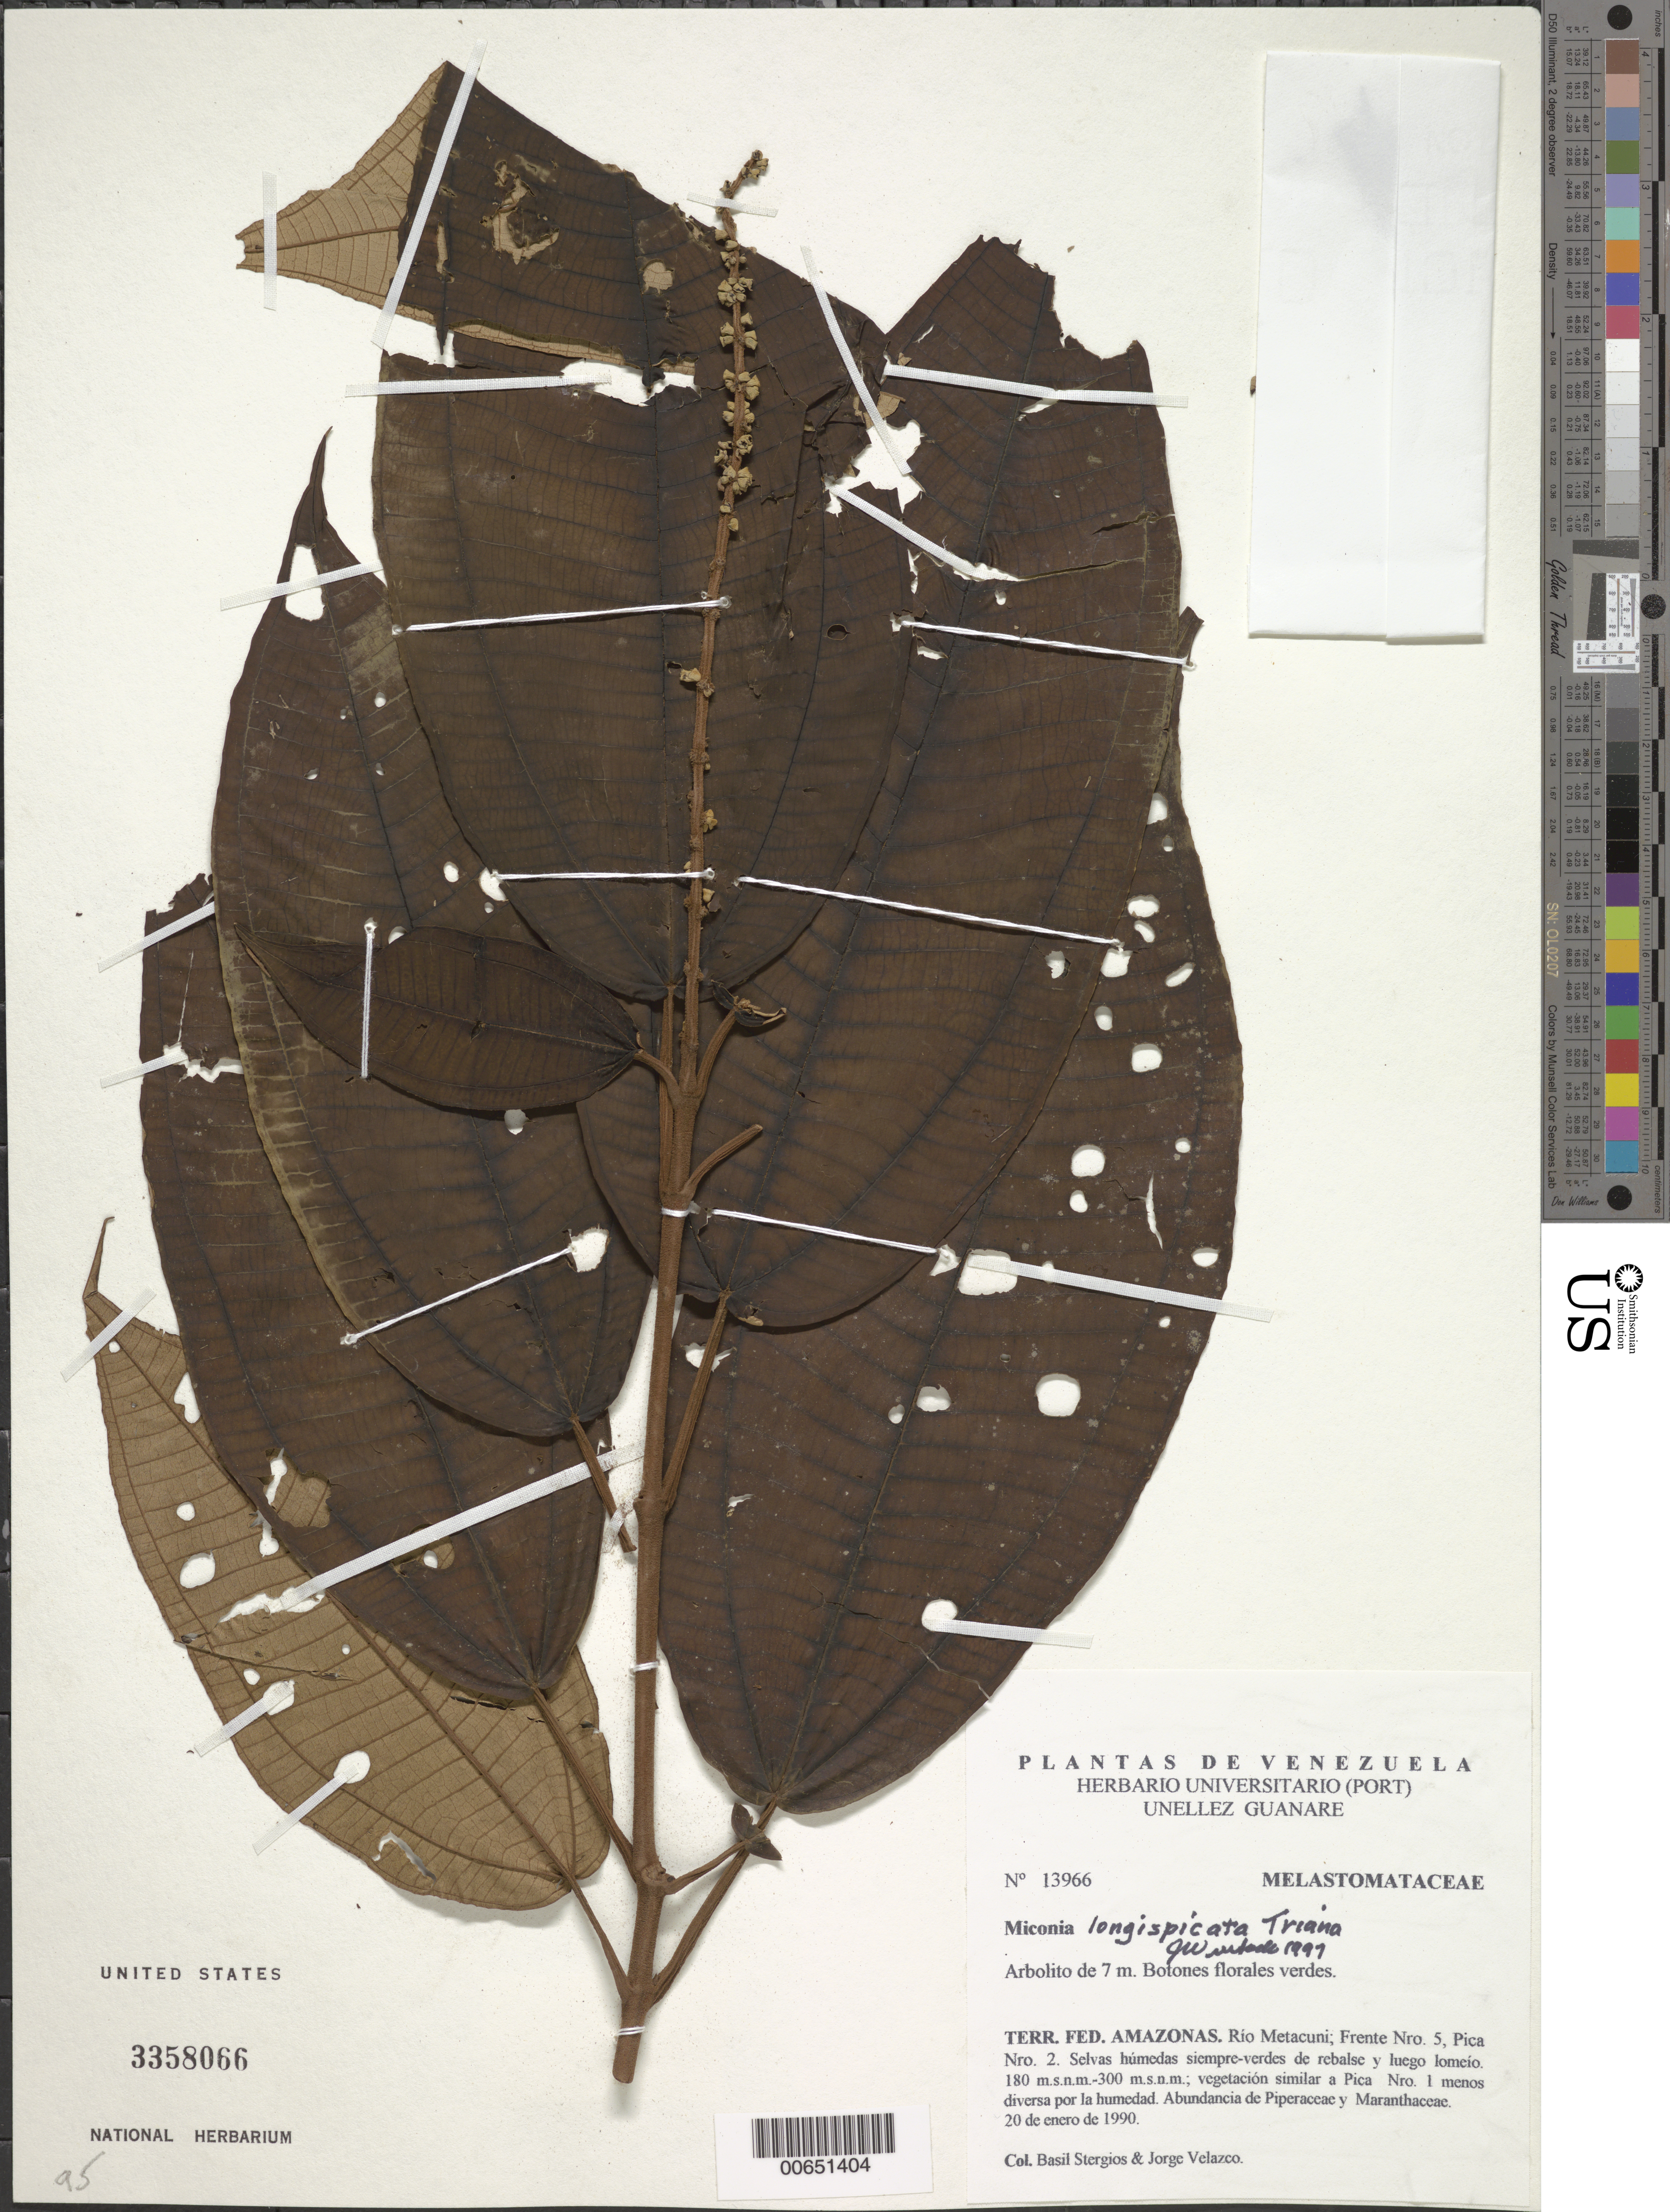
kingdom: Plantae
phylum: Tracheophyta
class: Magnoliopsida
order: Myrtales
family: Melastomataceae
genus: Miconia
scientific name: Miconia longispicata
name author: Triana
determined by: Wurdack, John J., (US), US (UNITED STATES)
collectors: B. G. Stergios & J. Velazco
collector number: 13966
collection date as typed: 20-Jan-90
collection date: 1990-01-20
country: Venezuela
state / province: Amazonas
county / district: Alto Orinoco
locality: Río Metacuni; Frente No. 5, Pica No. 2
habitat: Selvas húmedas siempre-verdes de rebalse y luego lomeio; vegetación similar a Pica Nr 1 menos diversa por la húmedad; abund Piperaceae y Maranthaceae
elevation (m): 180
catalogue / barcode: US 3358066